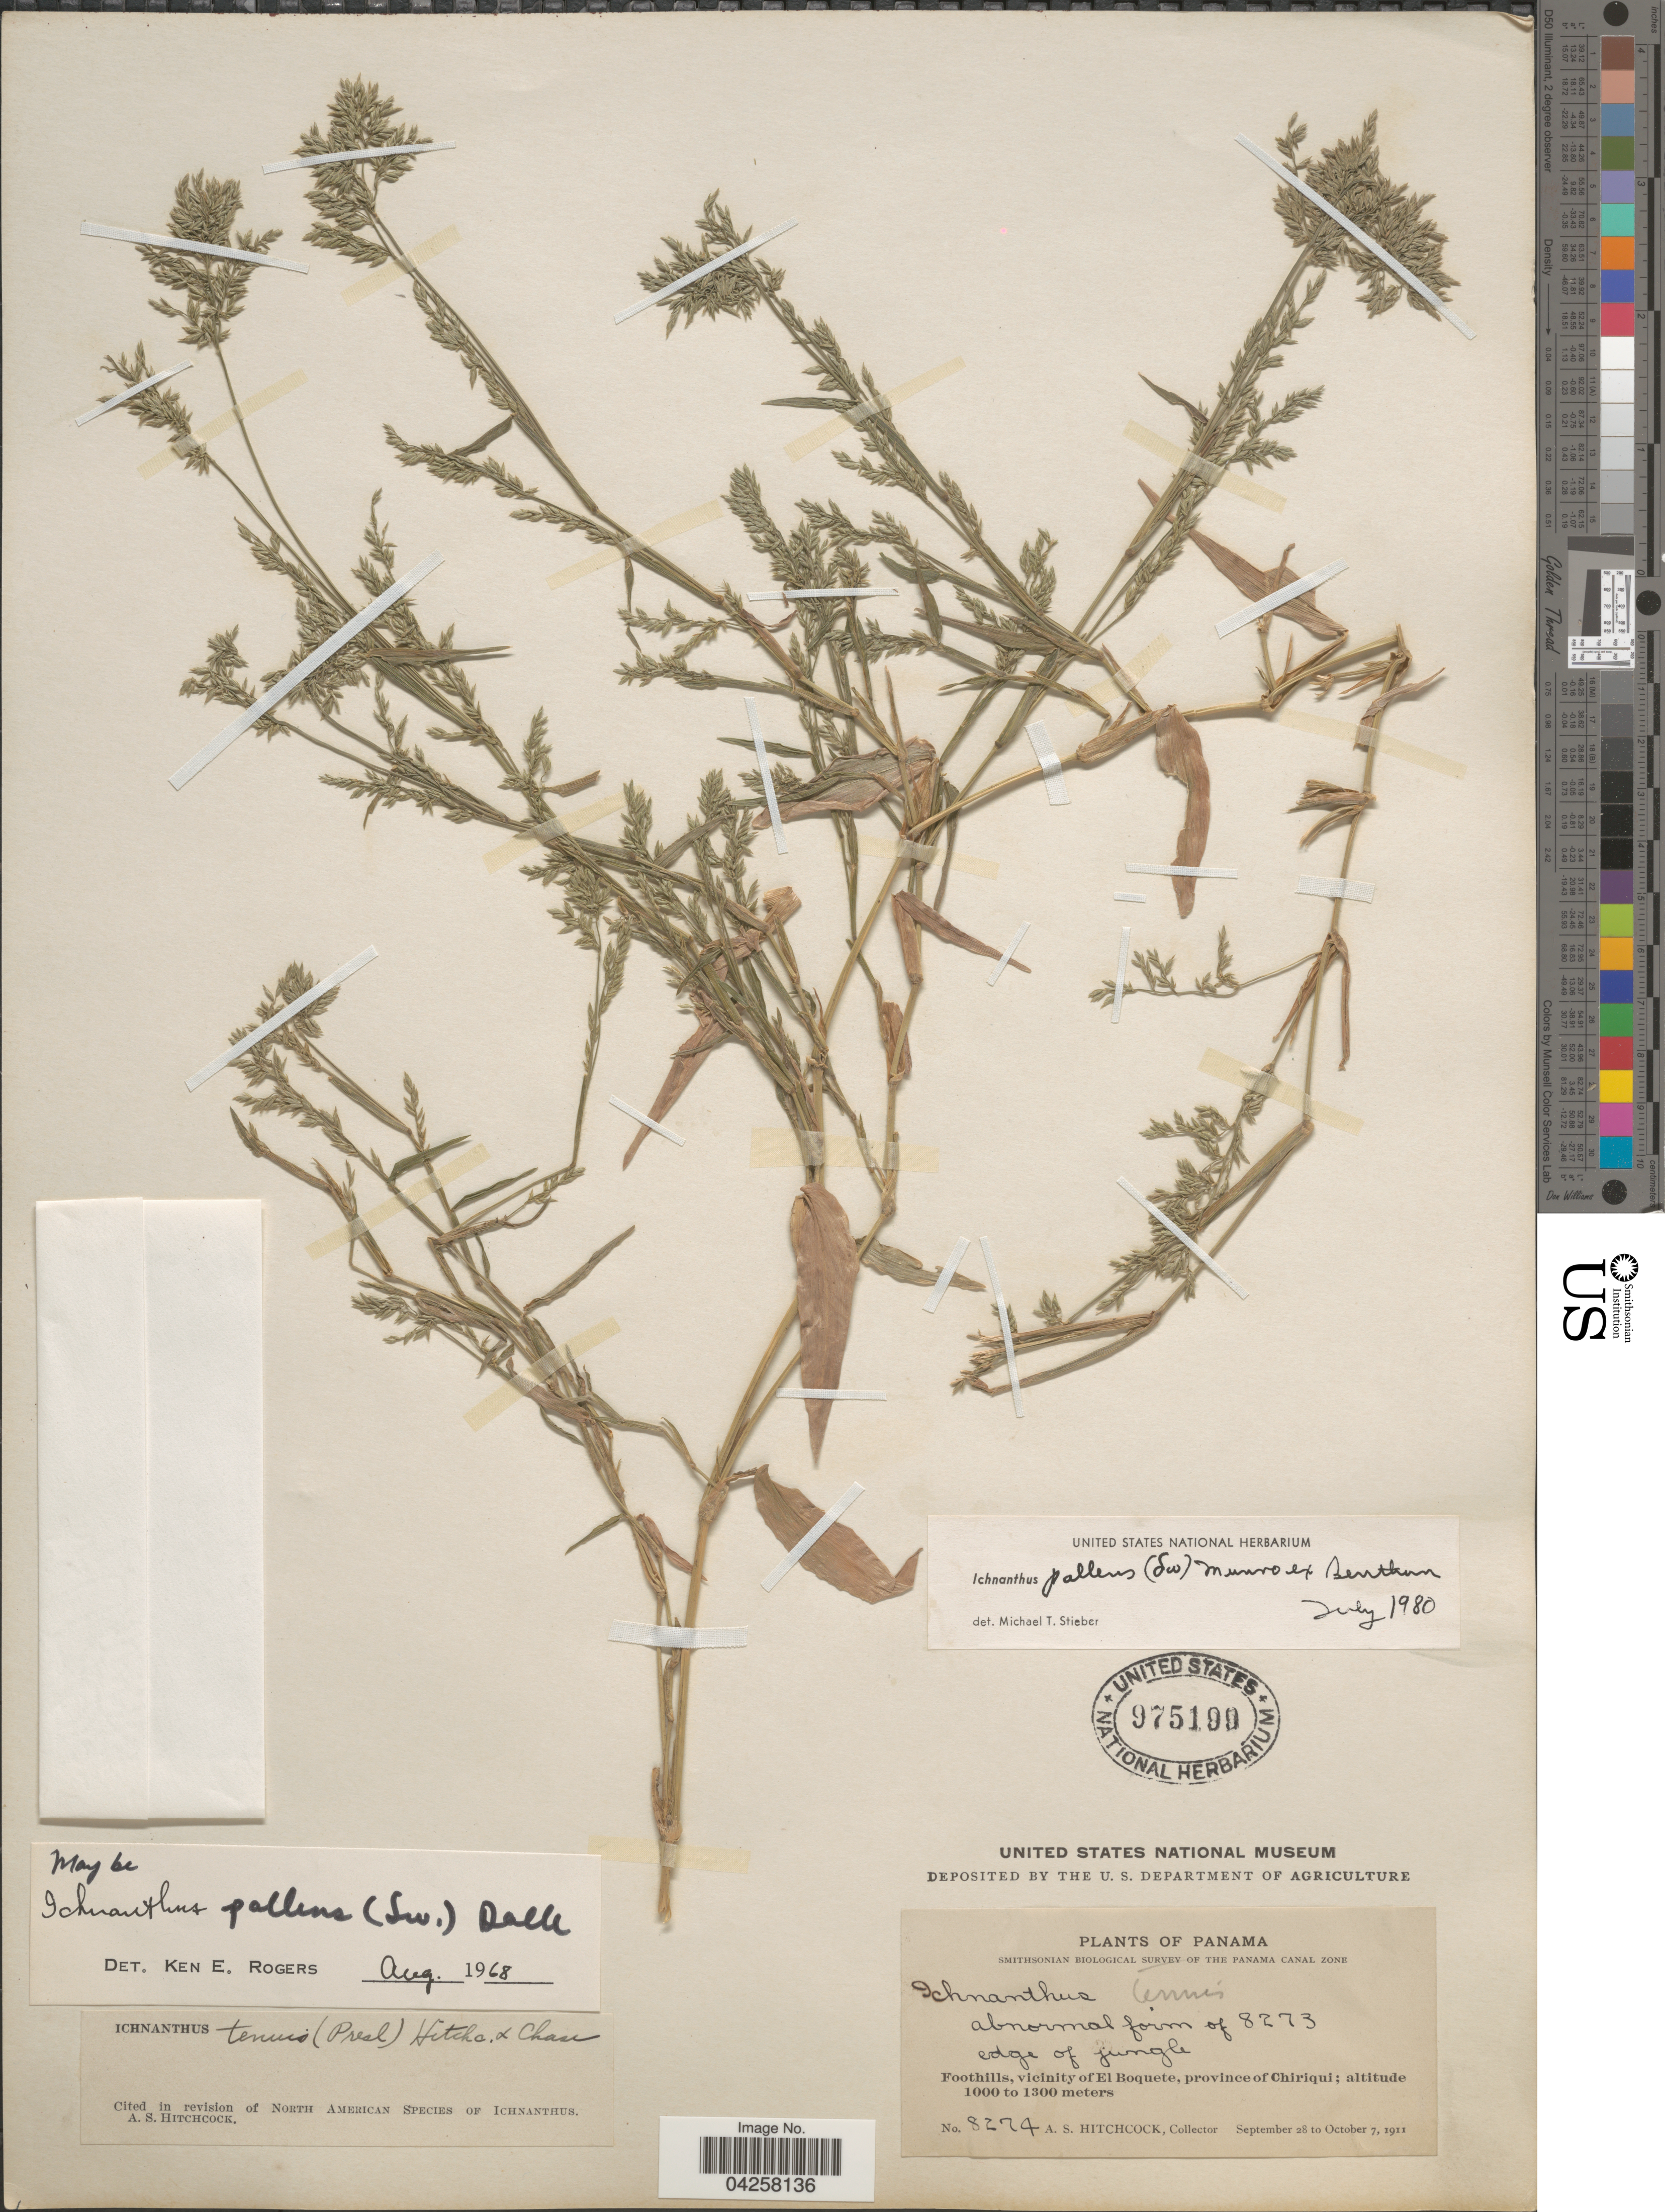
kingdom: Plantae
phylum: Tracheophyta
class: Liliopsida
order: Poales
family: Poaceae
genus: Ichnanthus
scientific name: Ichnanthus pallens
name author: (Sw.) Munro ex Benth.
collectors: A. S. Hitchcock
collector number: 8274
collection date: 1911-09-28/1911-10-07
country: Panama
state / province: Chiriqui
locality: Smithsonian Biological Survey of the Panama Canal Zone. Foothills, vicinity of El Boquete.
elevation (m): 1000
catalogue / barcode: US 975190